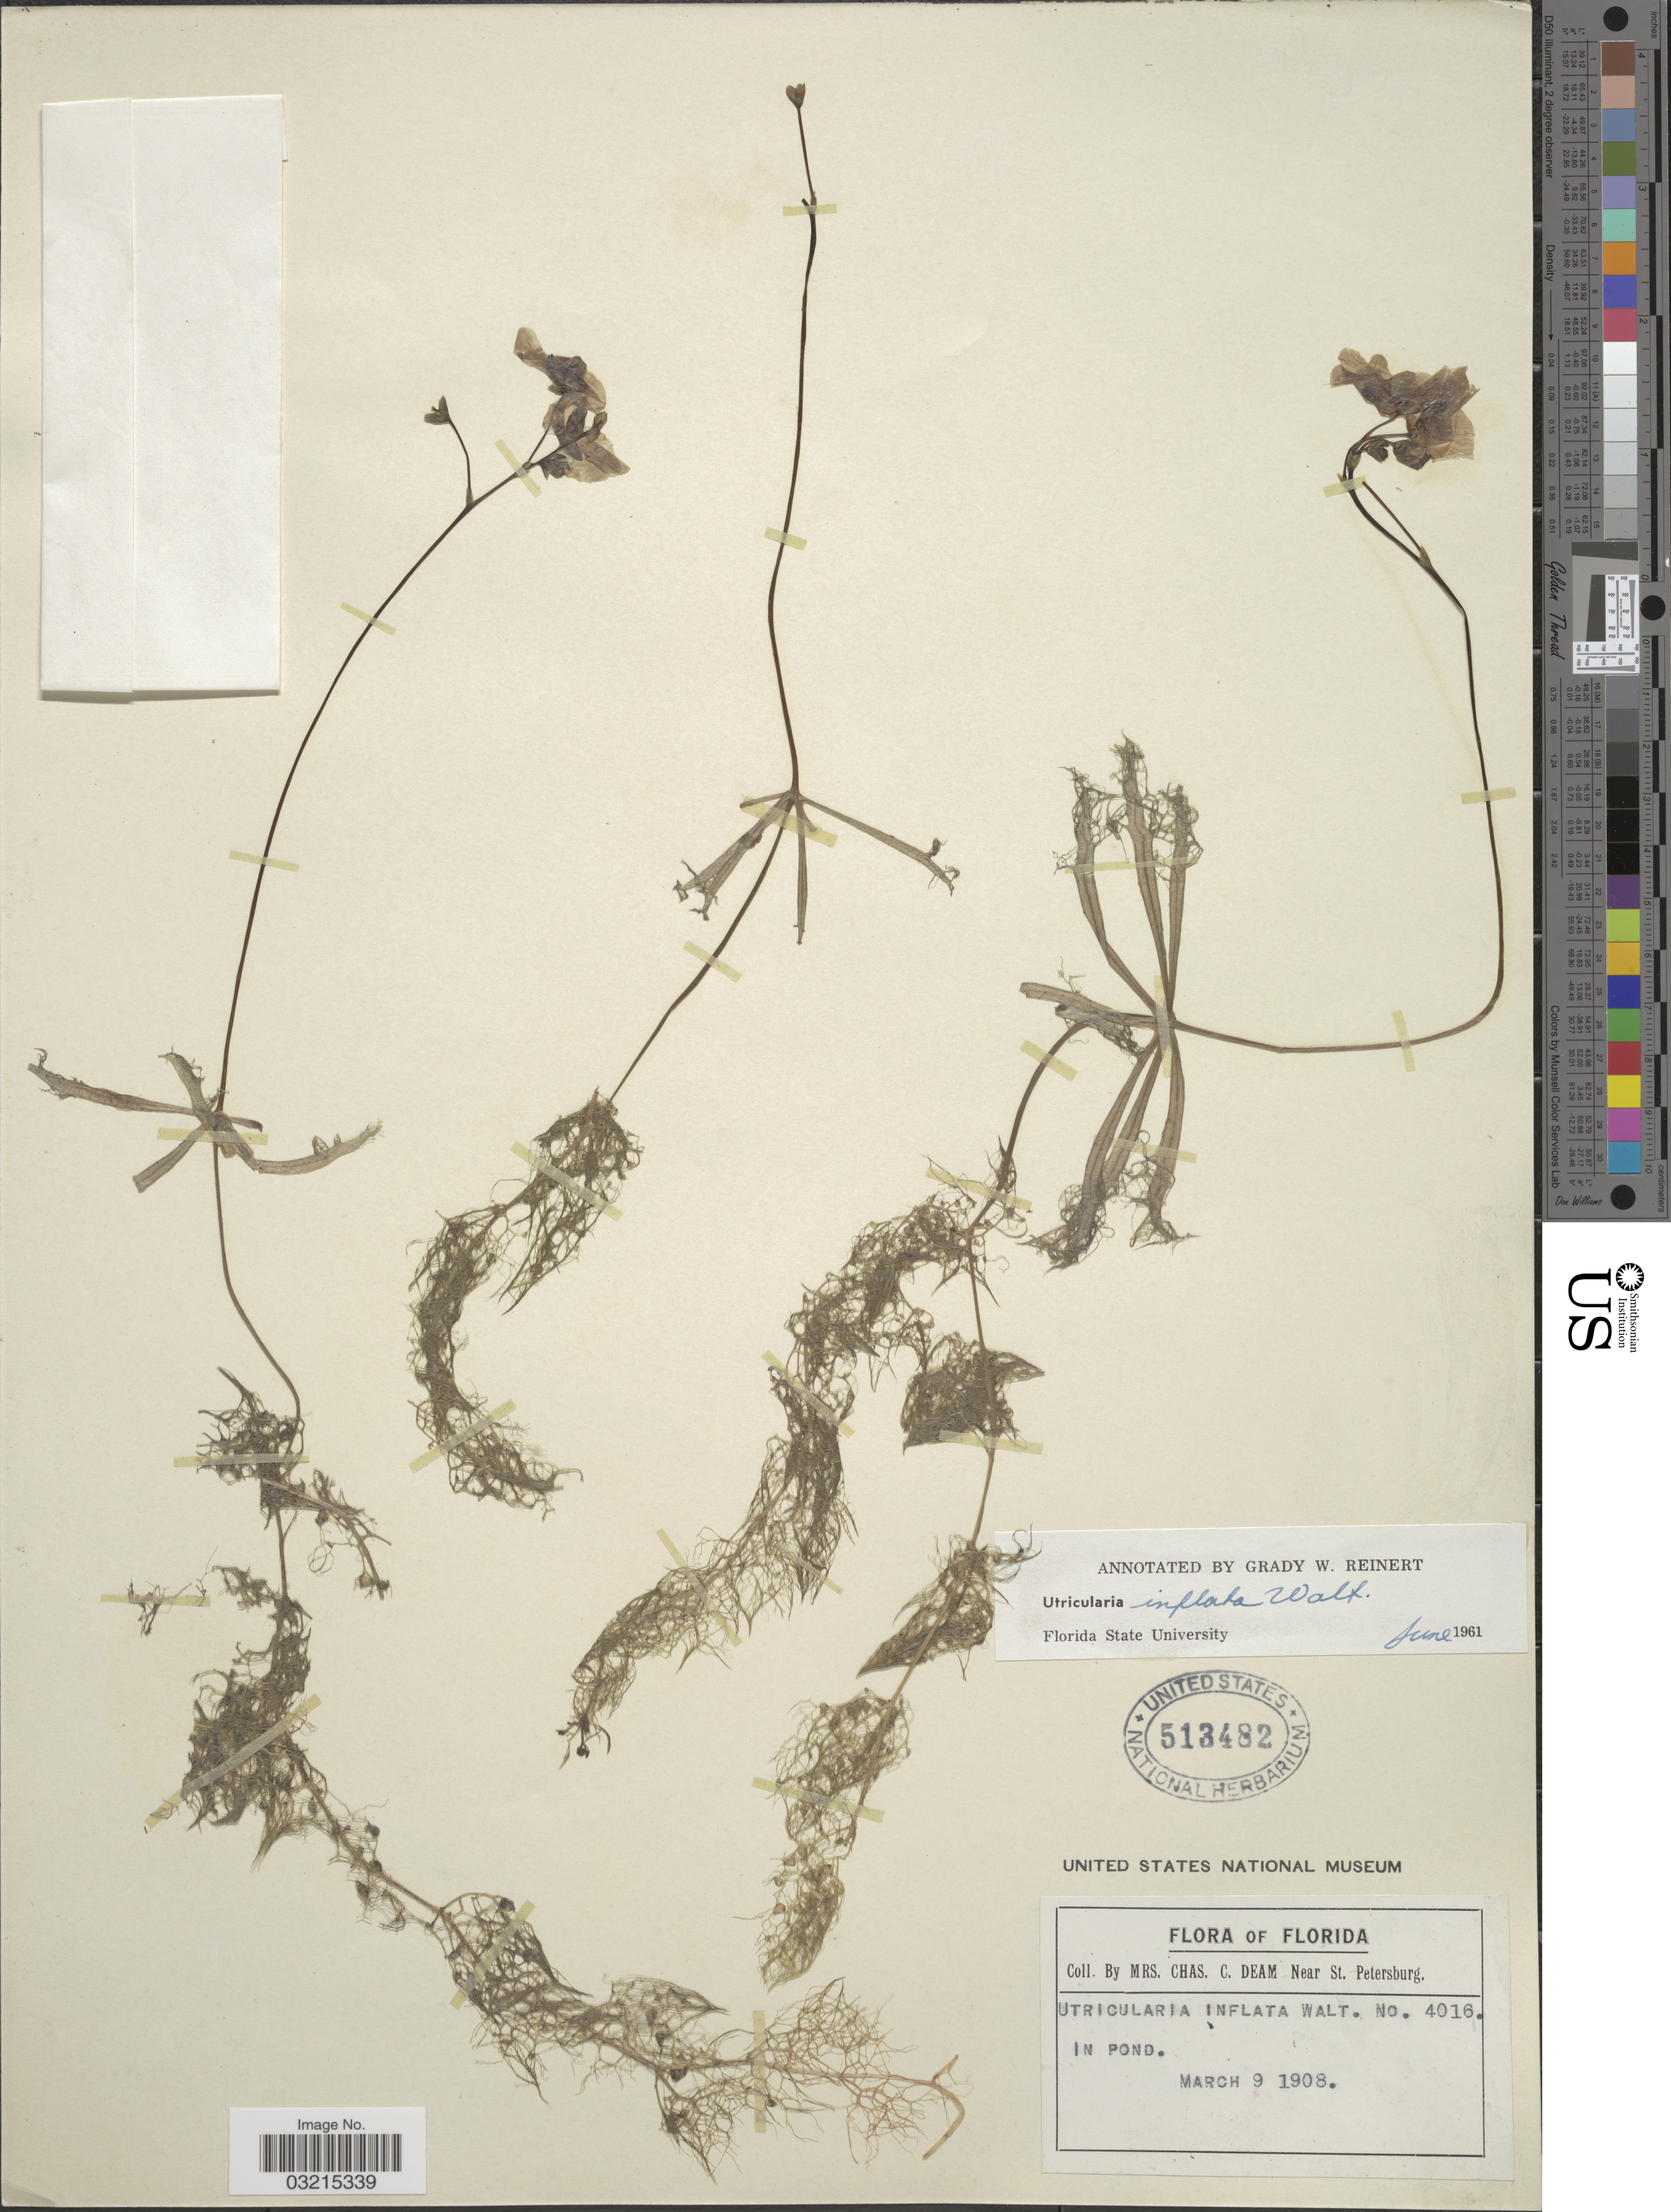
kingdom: Plantae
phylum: Tracheophyta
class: Magnoliopsida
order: Lamiales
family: Lentibulariaceae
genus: Utricularia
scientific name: Utricularia inflata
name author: Walter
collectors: C. Deam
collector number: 4016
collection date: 1908-03-09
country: United States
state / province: Florida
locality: Near St. Petersburg.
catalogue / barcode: US 513482